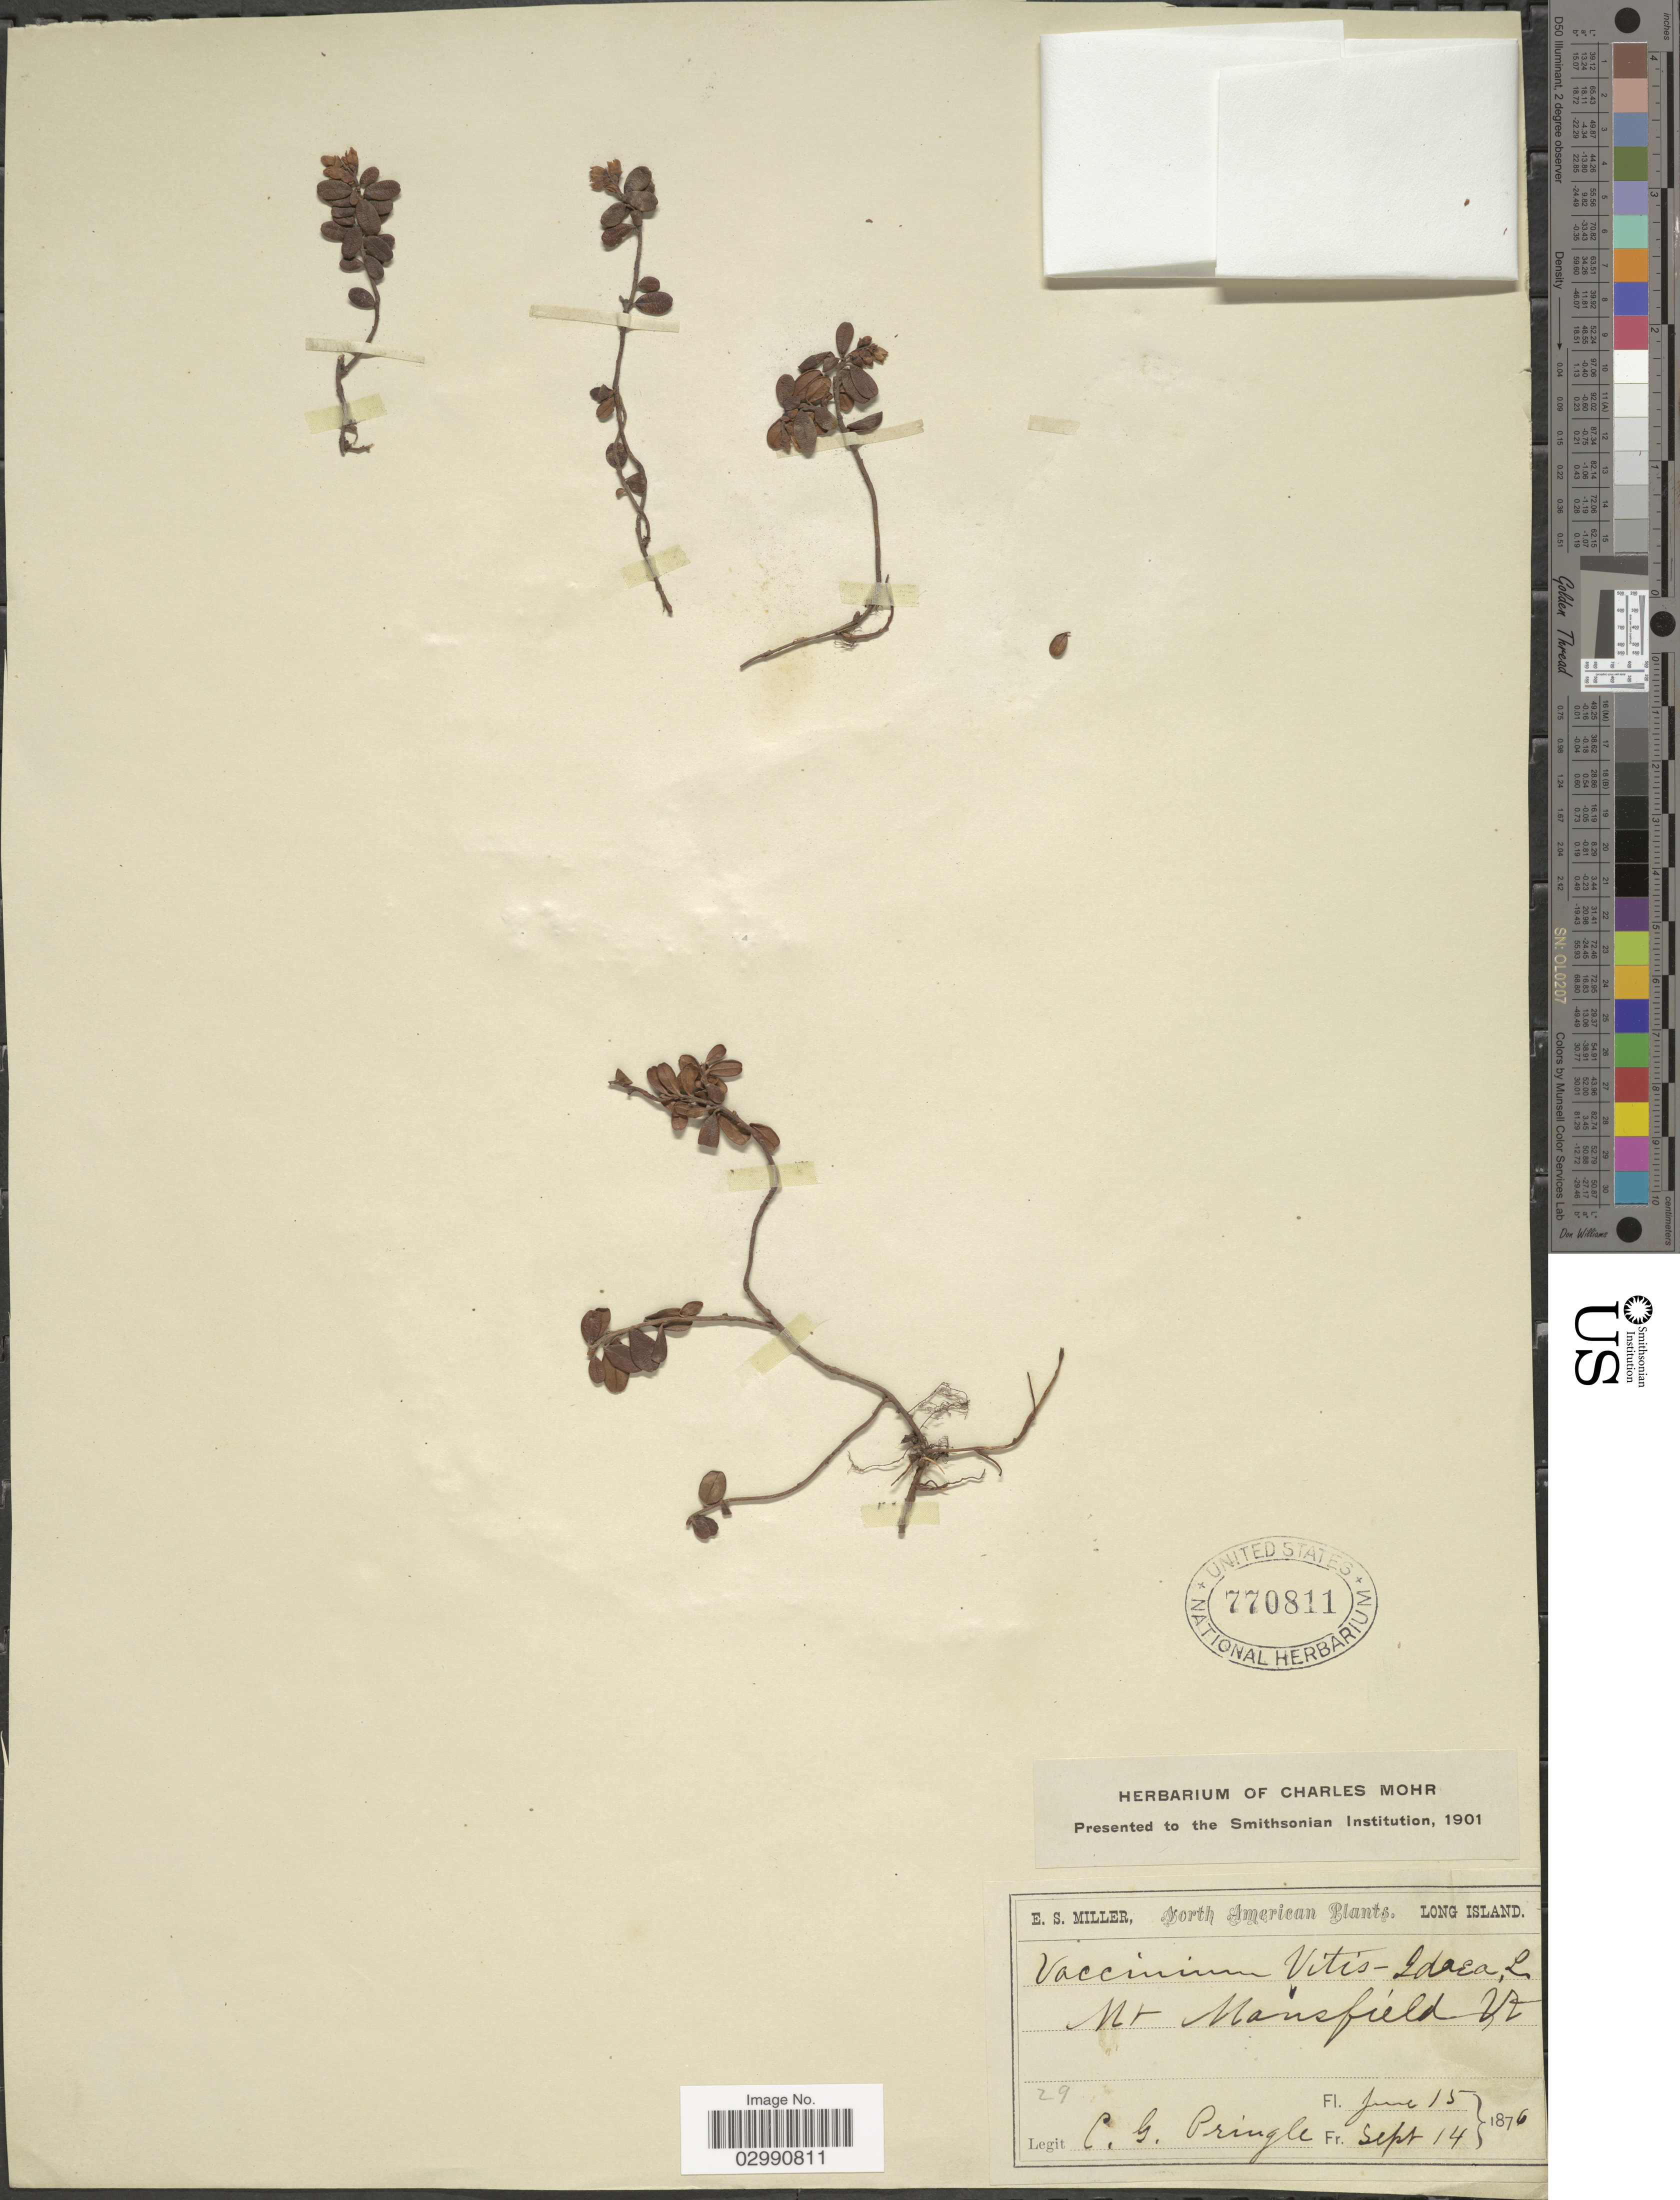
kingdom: Plantae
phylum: Tracheophyta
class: Magnoliopsida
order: Ericales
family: Ericaceae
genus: Vaccinium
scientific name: Vaccinium vitis-idaea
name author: L.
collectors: C. G. Pringle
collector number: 29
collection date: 1876-06-15/1876-09-14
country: United States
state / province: Vermont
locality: Mt. Mansfield.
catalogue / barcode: US 770811